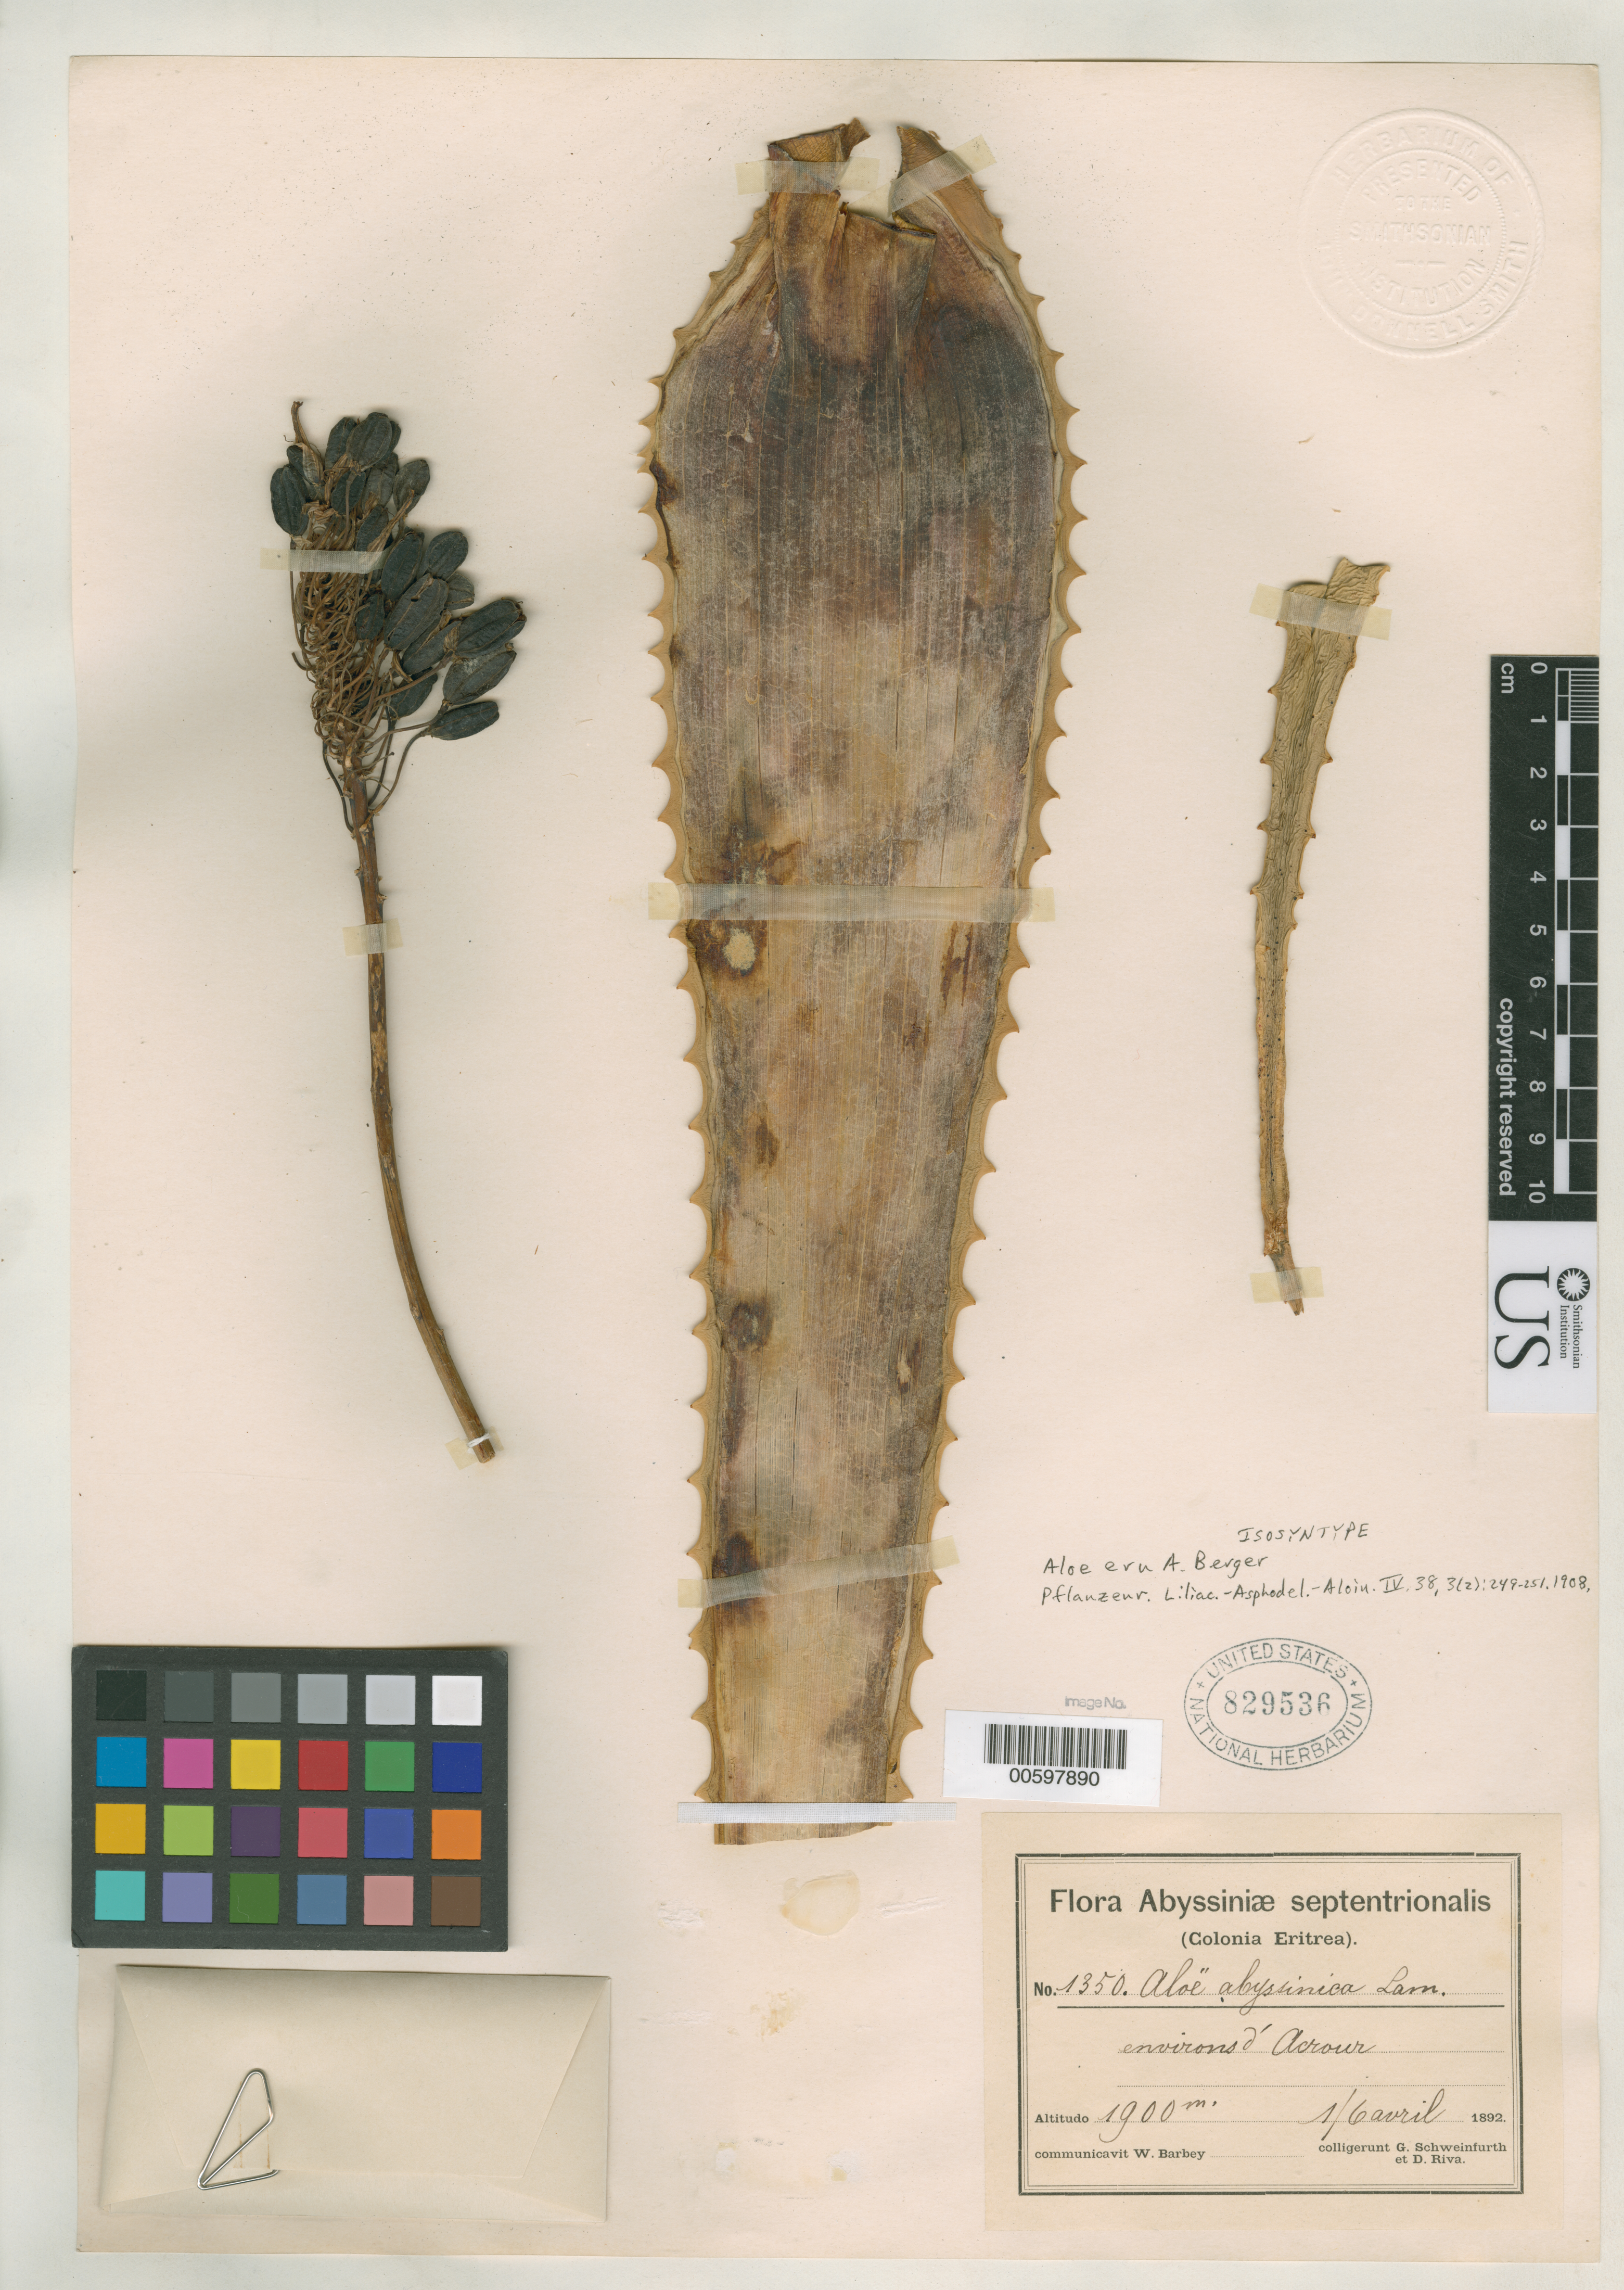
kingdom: Plantae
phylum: Tracheophyta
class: Liliopsida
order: Asparagales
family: Asphodelaceae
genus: Aloe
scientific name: Aloe eru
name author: A. Berger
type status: Isosyntype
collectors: G. A. Schweinfurth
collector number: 1350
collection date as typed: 01 Apr 1892 to 06 Apr 1892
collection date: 1892-04-01/1892-04-06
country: Eritrea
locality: Environs d'Acrour. Southern.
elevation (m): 1900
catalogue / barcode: US 829536